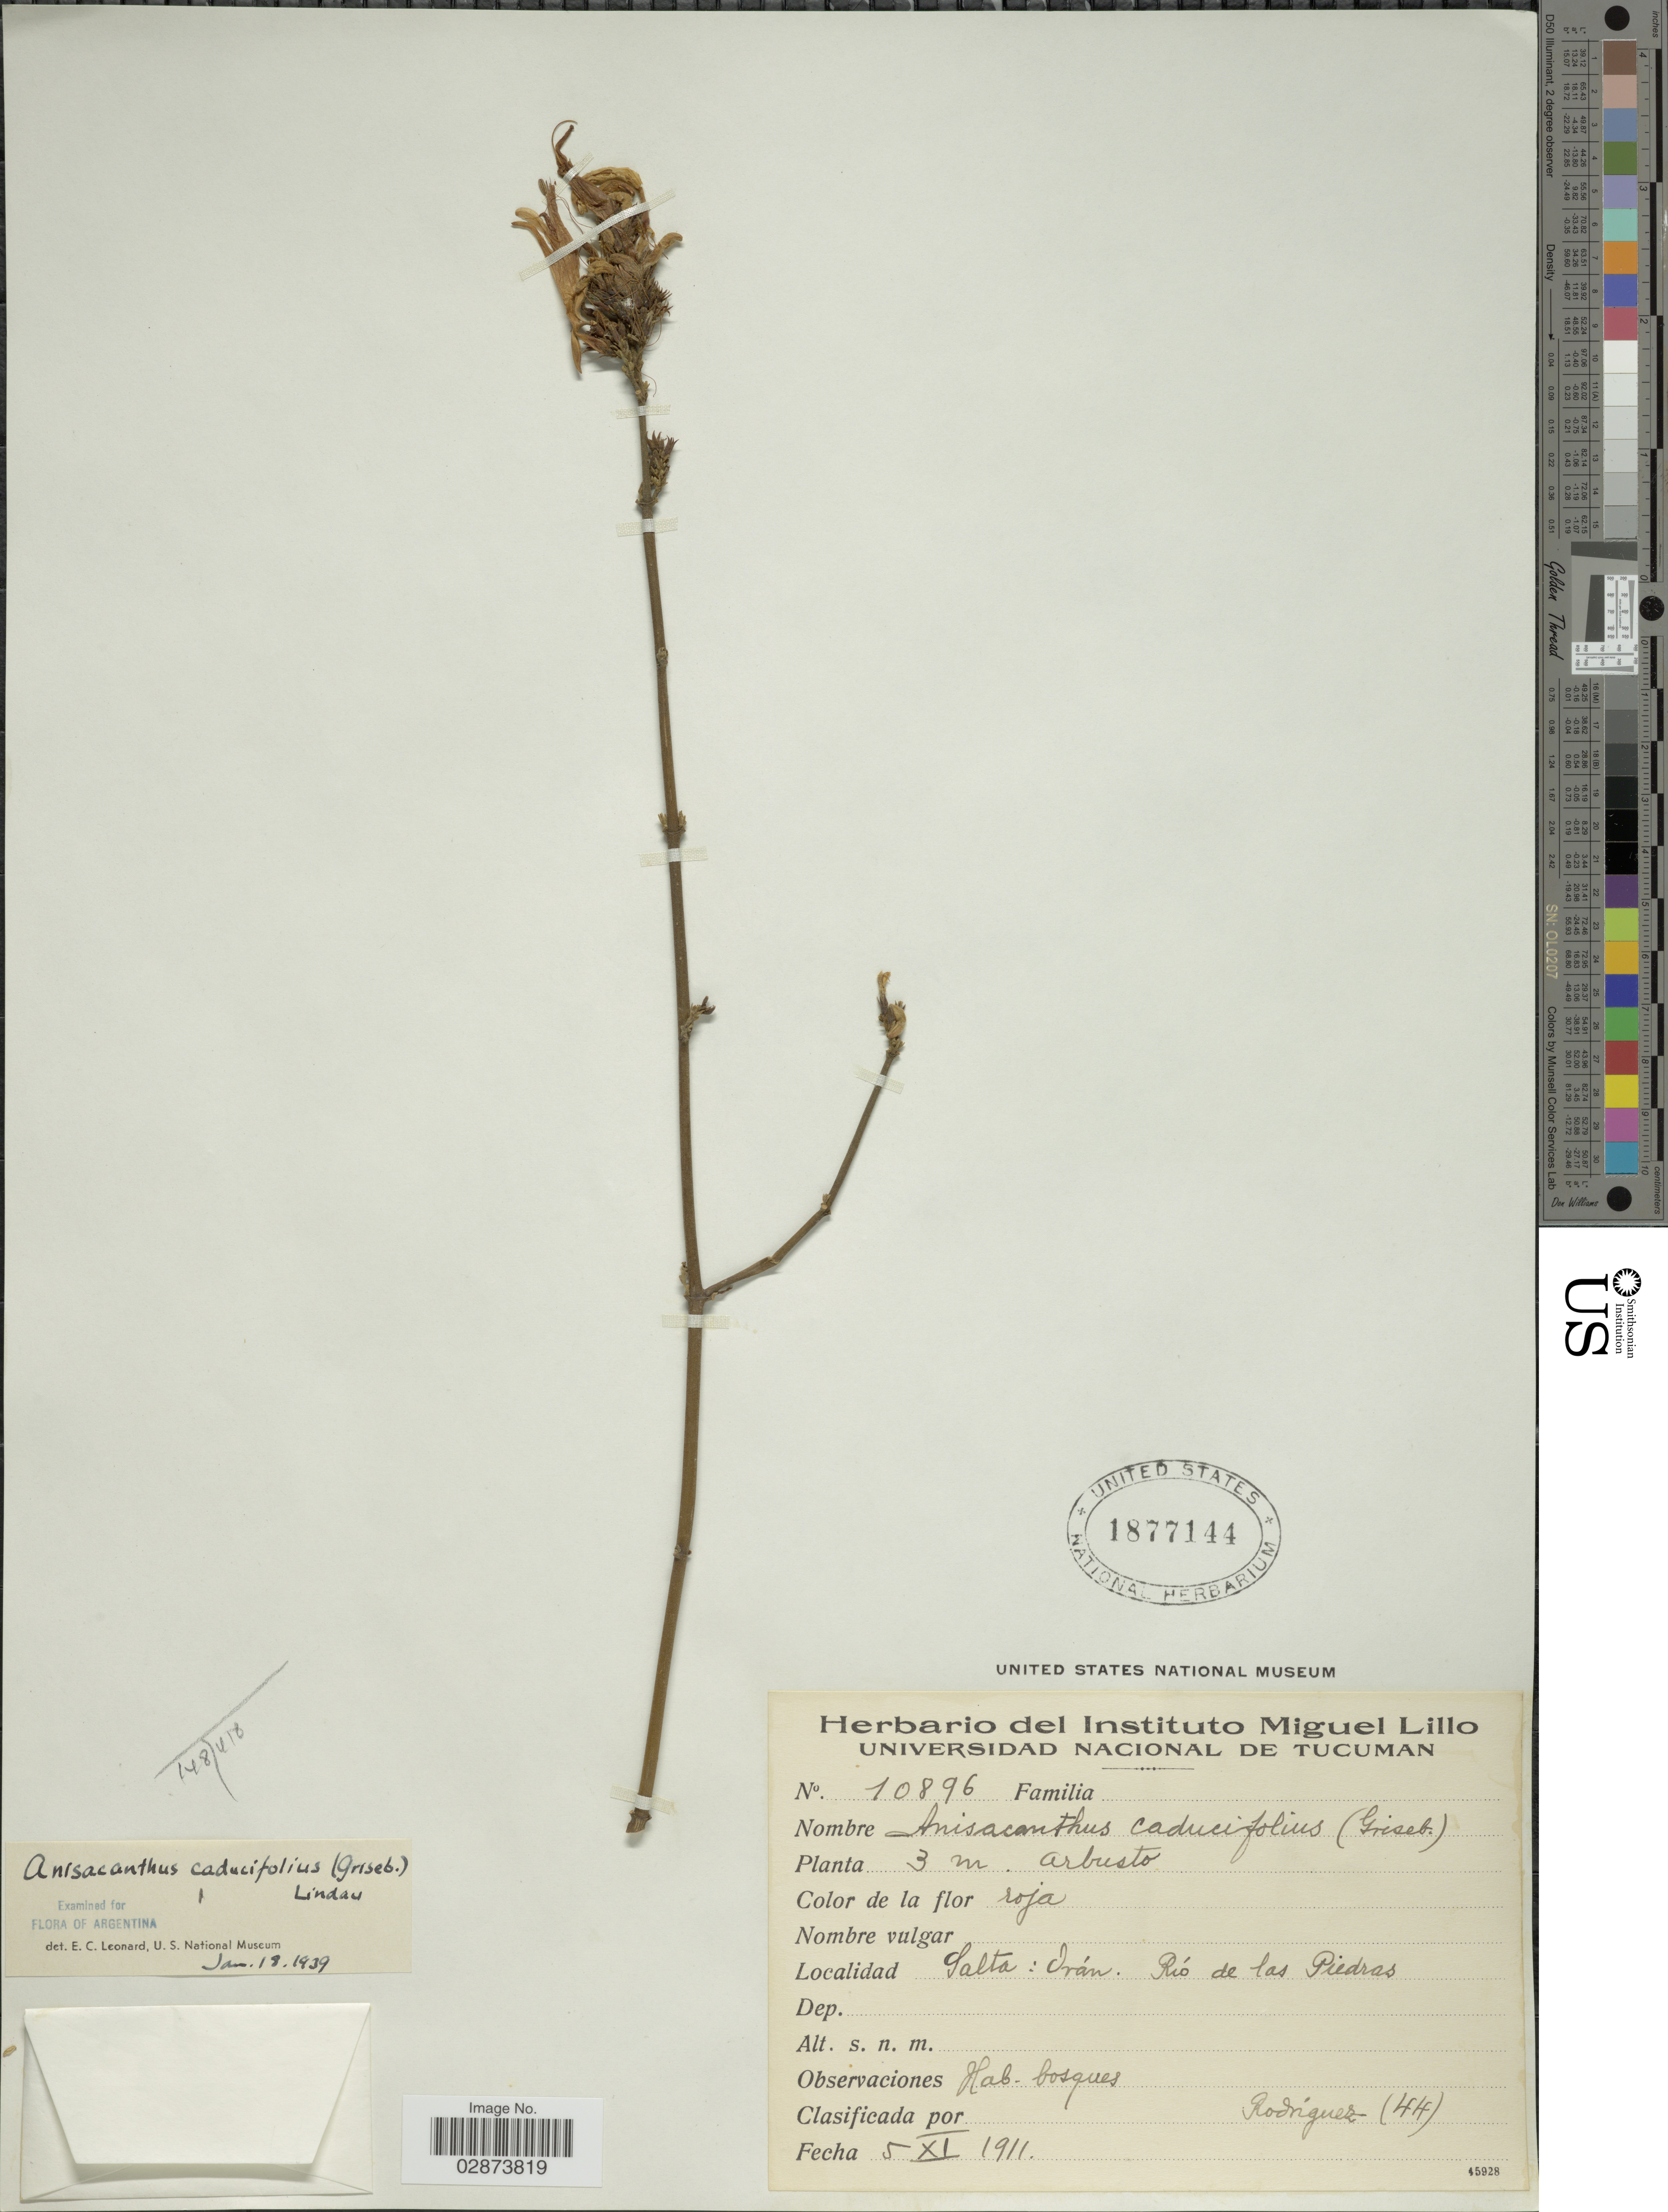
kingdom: Plantae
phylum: Tracheophyta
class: Magnoliopsida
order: Lamiales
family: Acanthaceae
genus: Thyrsacanthus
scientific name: Thyrsacanthus boliviensis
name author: (Nees) A.L.A. Côrtes & Rapini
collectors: Rodriguez, --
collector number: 44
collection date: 1911-11-05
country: Argentina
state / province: Salta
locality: Orán. Río de las Piedras.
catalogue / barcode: US 1877144